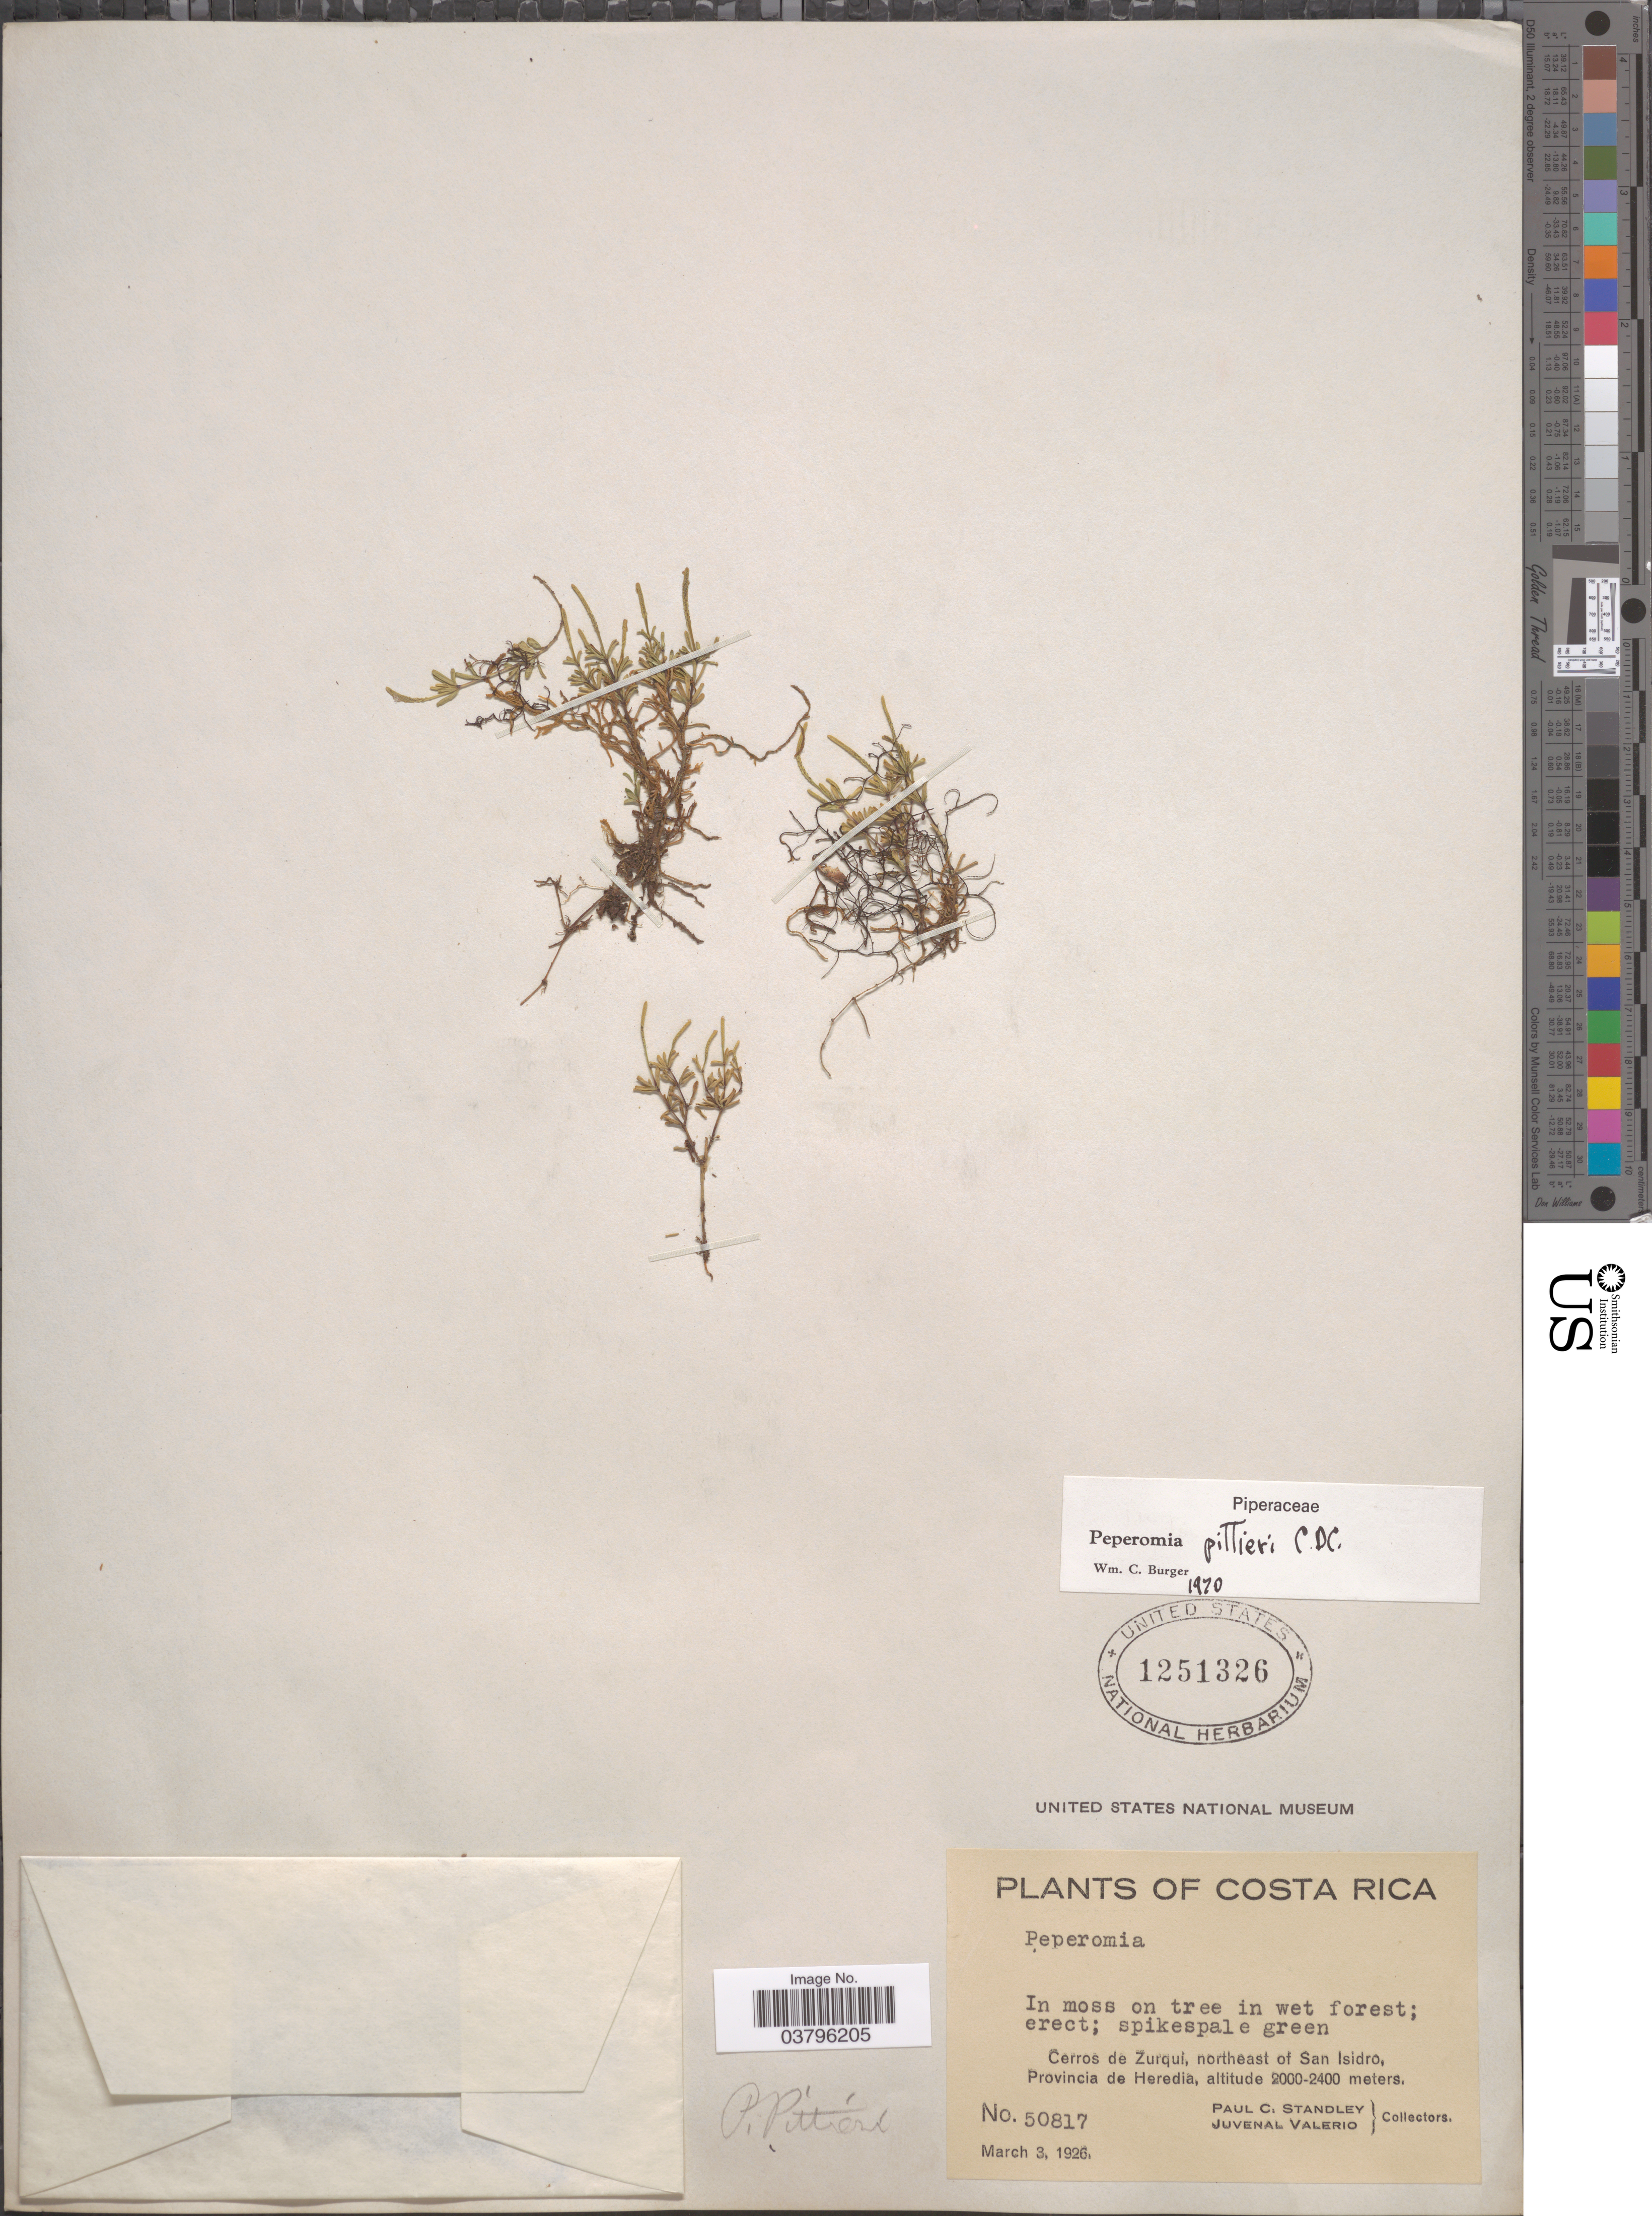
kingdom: Plantae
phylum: Tracheophyta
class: Magnoliopsida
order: Piperales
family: Piperaceae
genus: Peperomia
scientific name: Peperomia pittieri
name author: C. DC.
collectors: P. C. Standley & J. Valerio R.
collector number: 50817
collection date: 1926-03-03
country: Costa Rica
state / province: Heredia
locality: Cerros de Zurquí, northeast of San Isidro.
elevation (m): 2000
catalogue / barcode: US 1251326